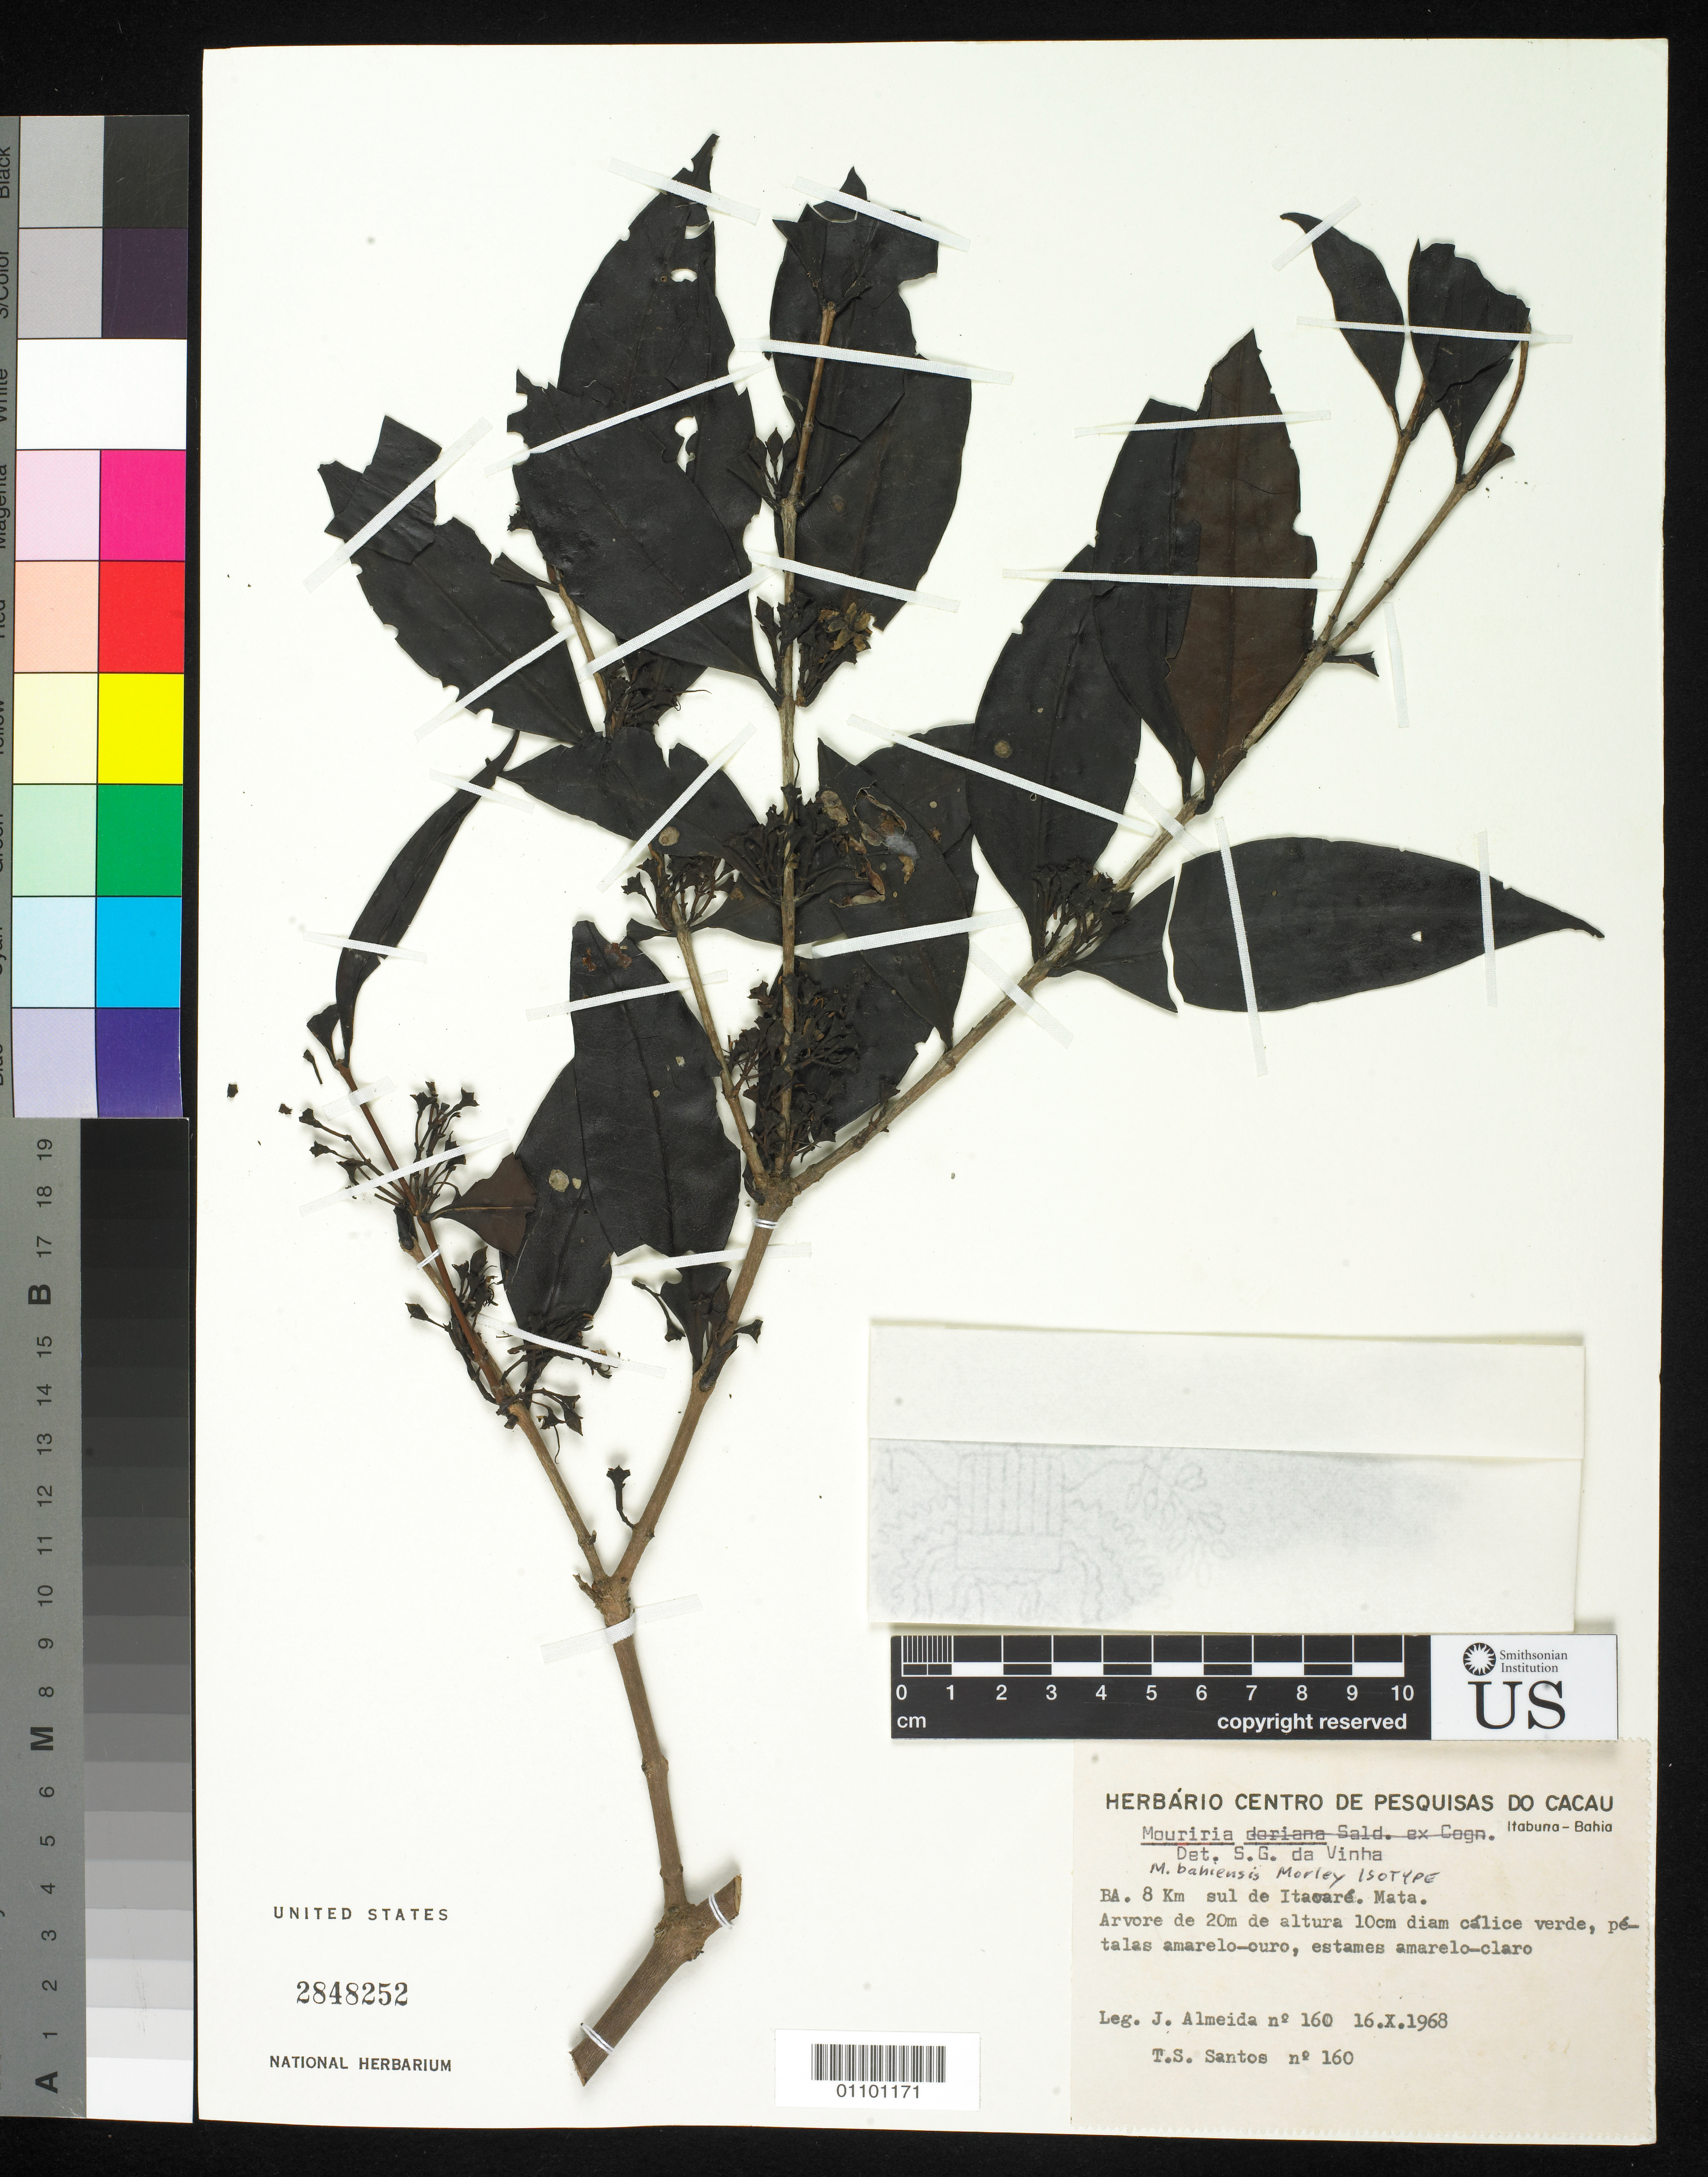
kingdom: Plantae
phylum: Tracheophyta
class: Magnoliopsida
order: Myrtales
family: Melastomataceae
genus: Mouriri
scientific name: Mouriri bahiensis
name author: Morley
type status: Isotype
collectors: J. Almeida & T. S. Santos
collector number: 160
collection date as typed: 16 Oct 1968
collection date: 1968-10-16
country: Brazil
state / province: Bahia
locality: Itabuna, 8 km S de Itacare, Mata.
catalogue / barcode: US 2848252